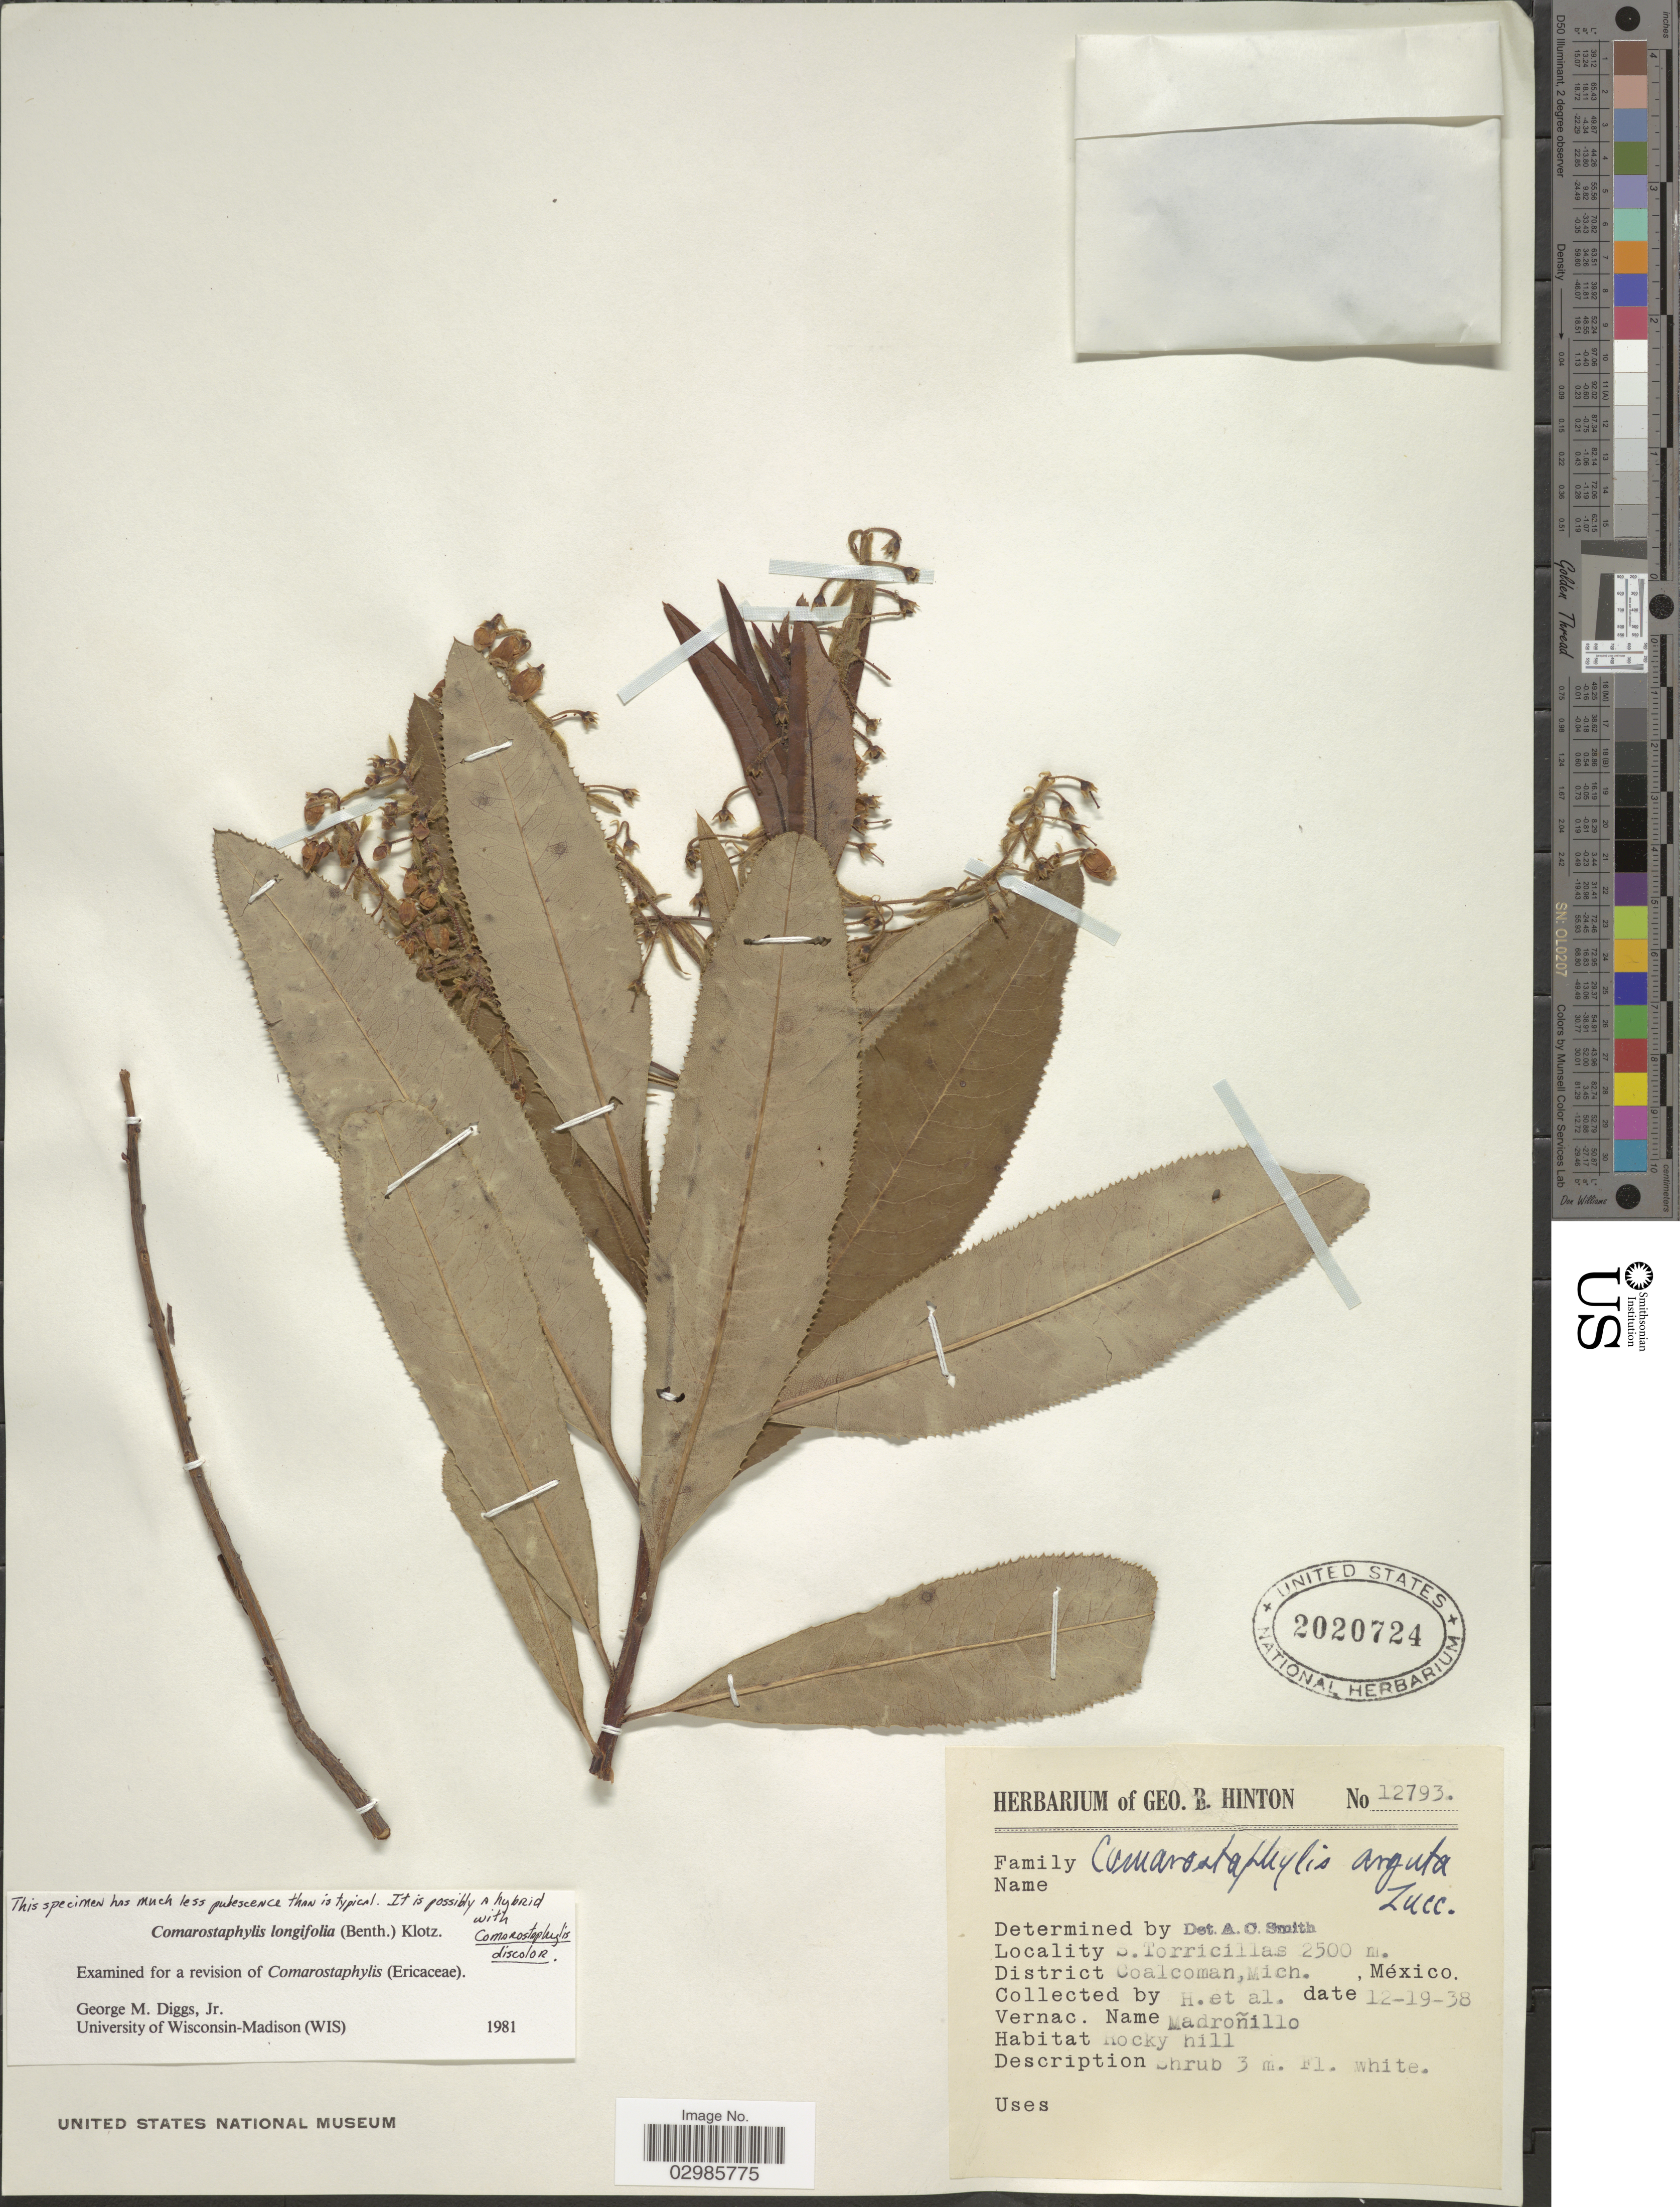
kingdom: Plantae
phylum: Tracheophyta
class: Magnoliopsida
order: Ericales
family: Ericaceae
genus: Comarostaphylis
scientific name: Comarostaphylis longifolia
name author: (Benth.) Klotzsch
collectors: G. B. Hinton & et al.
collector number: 12793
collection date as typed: Transcribed d/m/y: 19/12/38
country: Mexico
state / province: Michoacán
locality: S. Torricillas, District Coalcoman, Mich., México.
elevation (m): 2500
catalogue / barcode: US 2020724